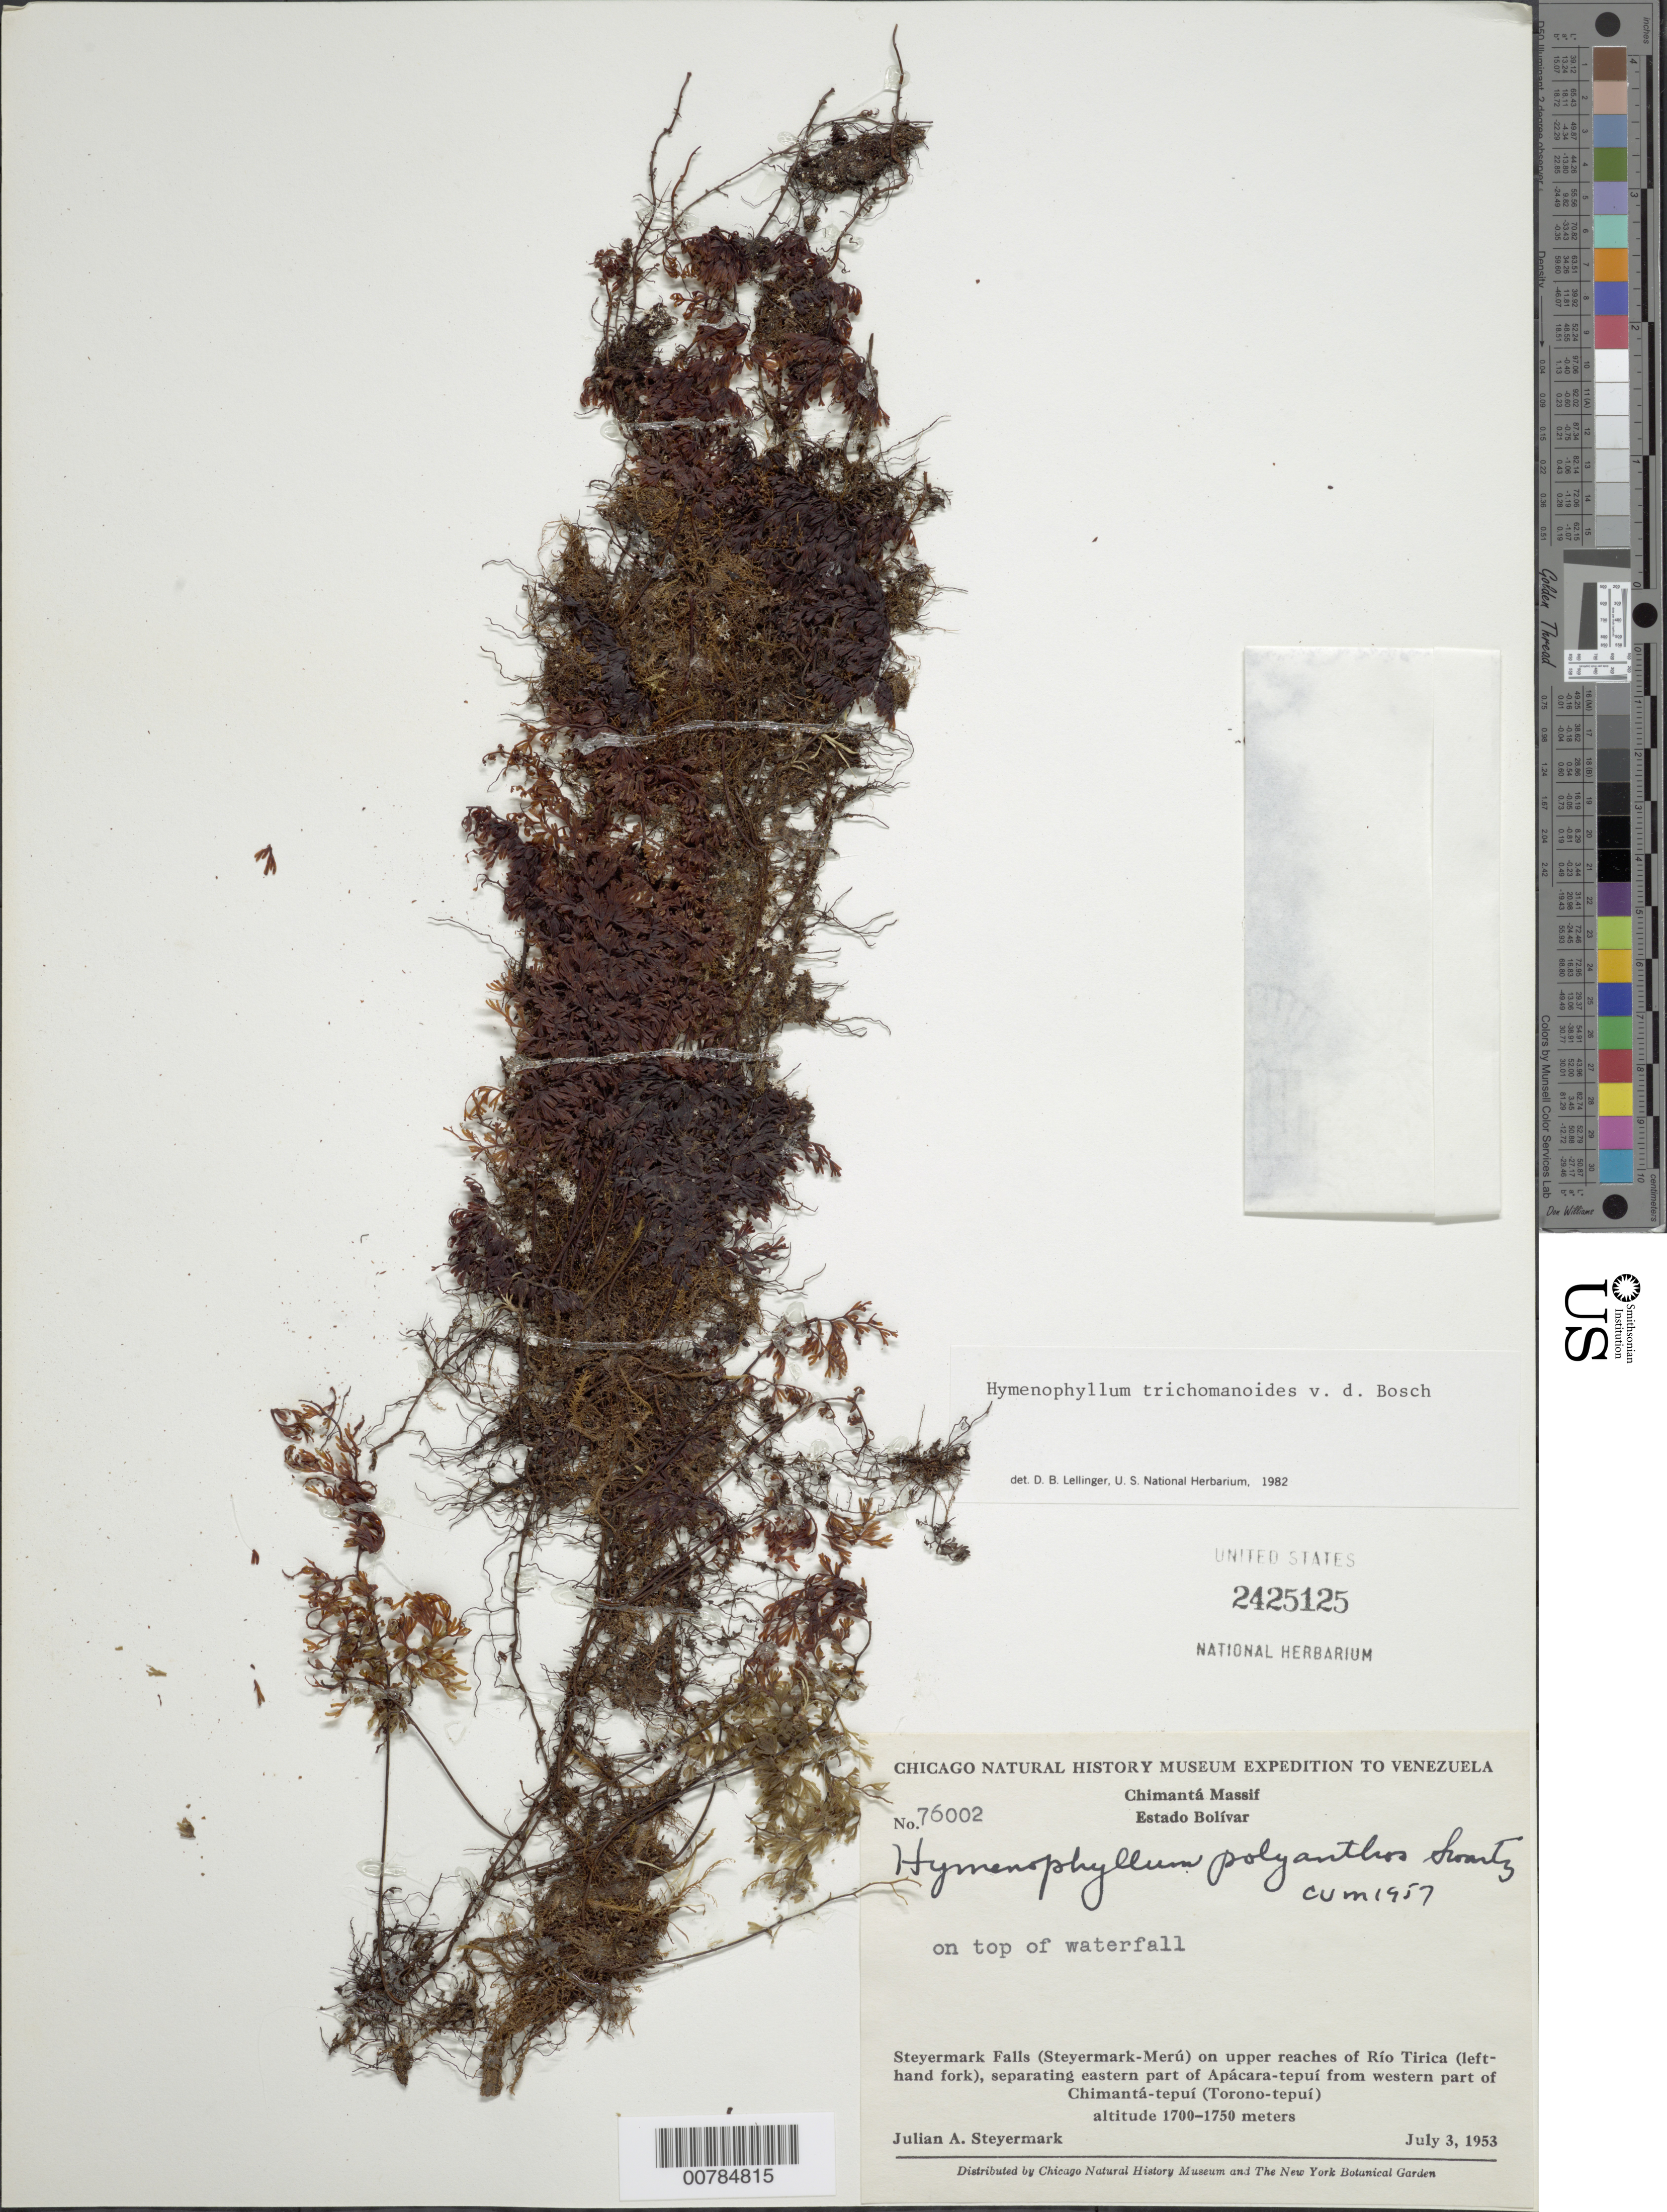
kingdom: Plantae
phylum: Tracheophyta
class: Polypodiopsida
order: Hymenophyllales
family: Hymenophyllaceae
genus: Hymenophyllum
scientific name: Hymenophyllum trichomanoides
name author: Bosch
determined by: Lellinger, David B., (BOT), Smithsonian Institution - National Museum of Natural History (UNITED STATES)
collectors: J. Steyermark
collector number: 76002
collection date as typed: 3-Jul-53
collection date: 1953-07-03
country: Venezuela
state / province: Bolívar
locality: Steyermark Falls, Río Tirica, between Apácara-tepuí and Chimantá-tepuí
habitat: Top of waterfall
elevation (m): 1700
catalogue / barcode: US 2425125